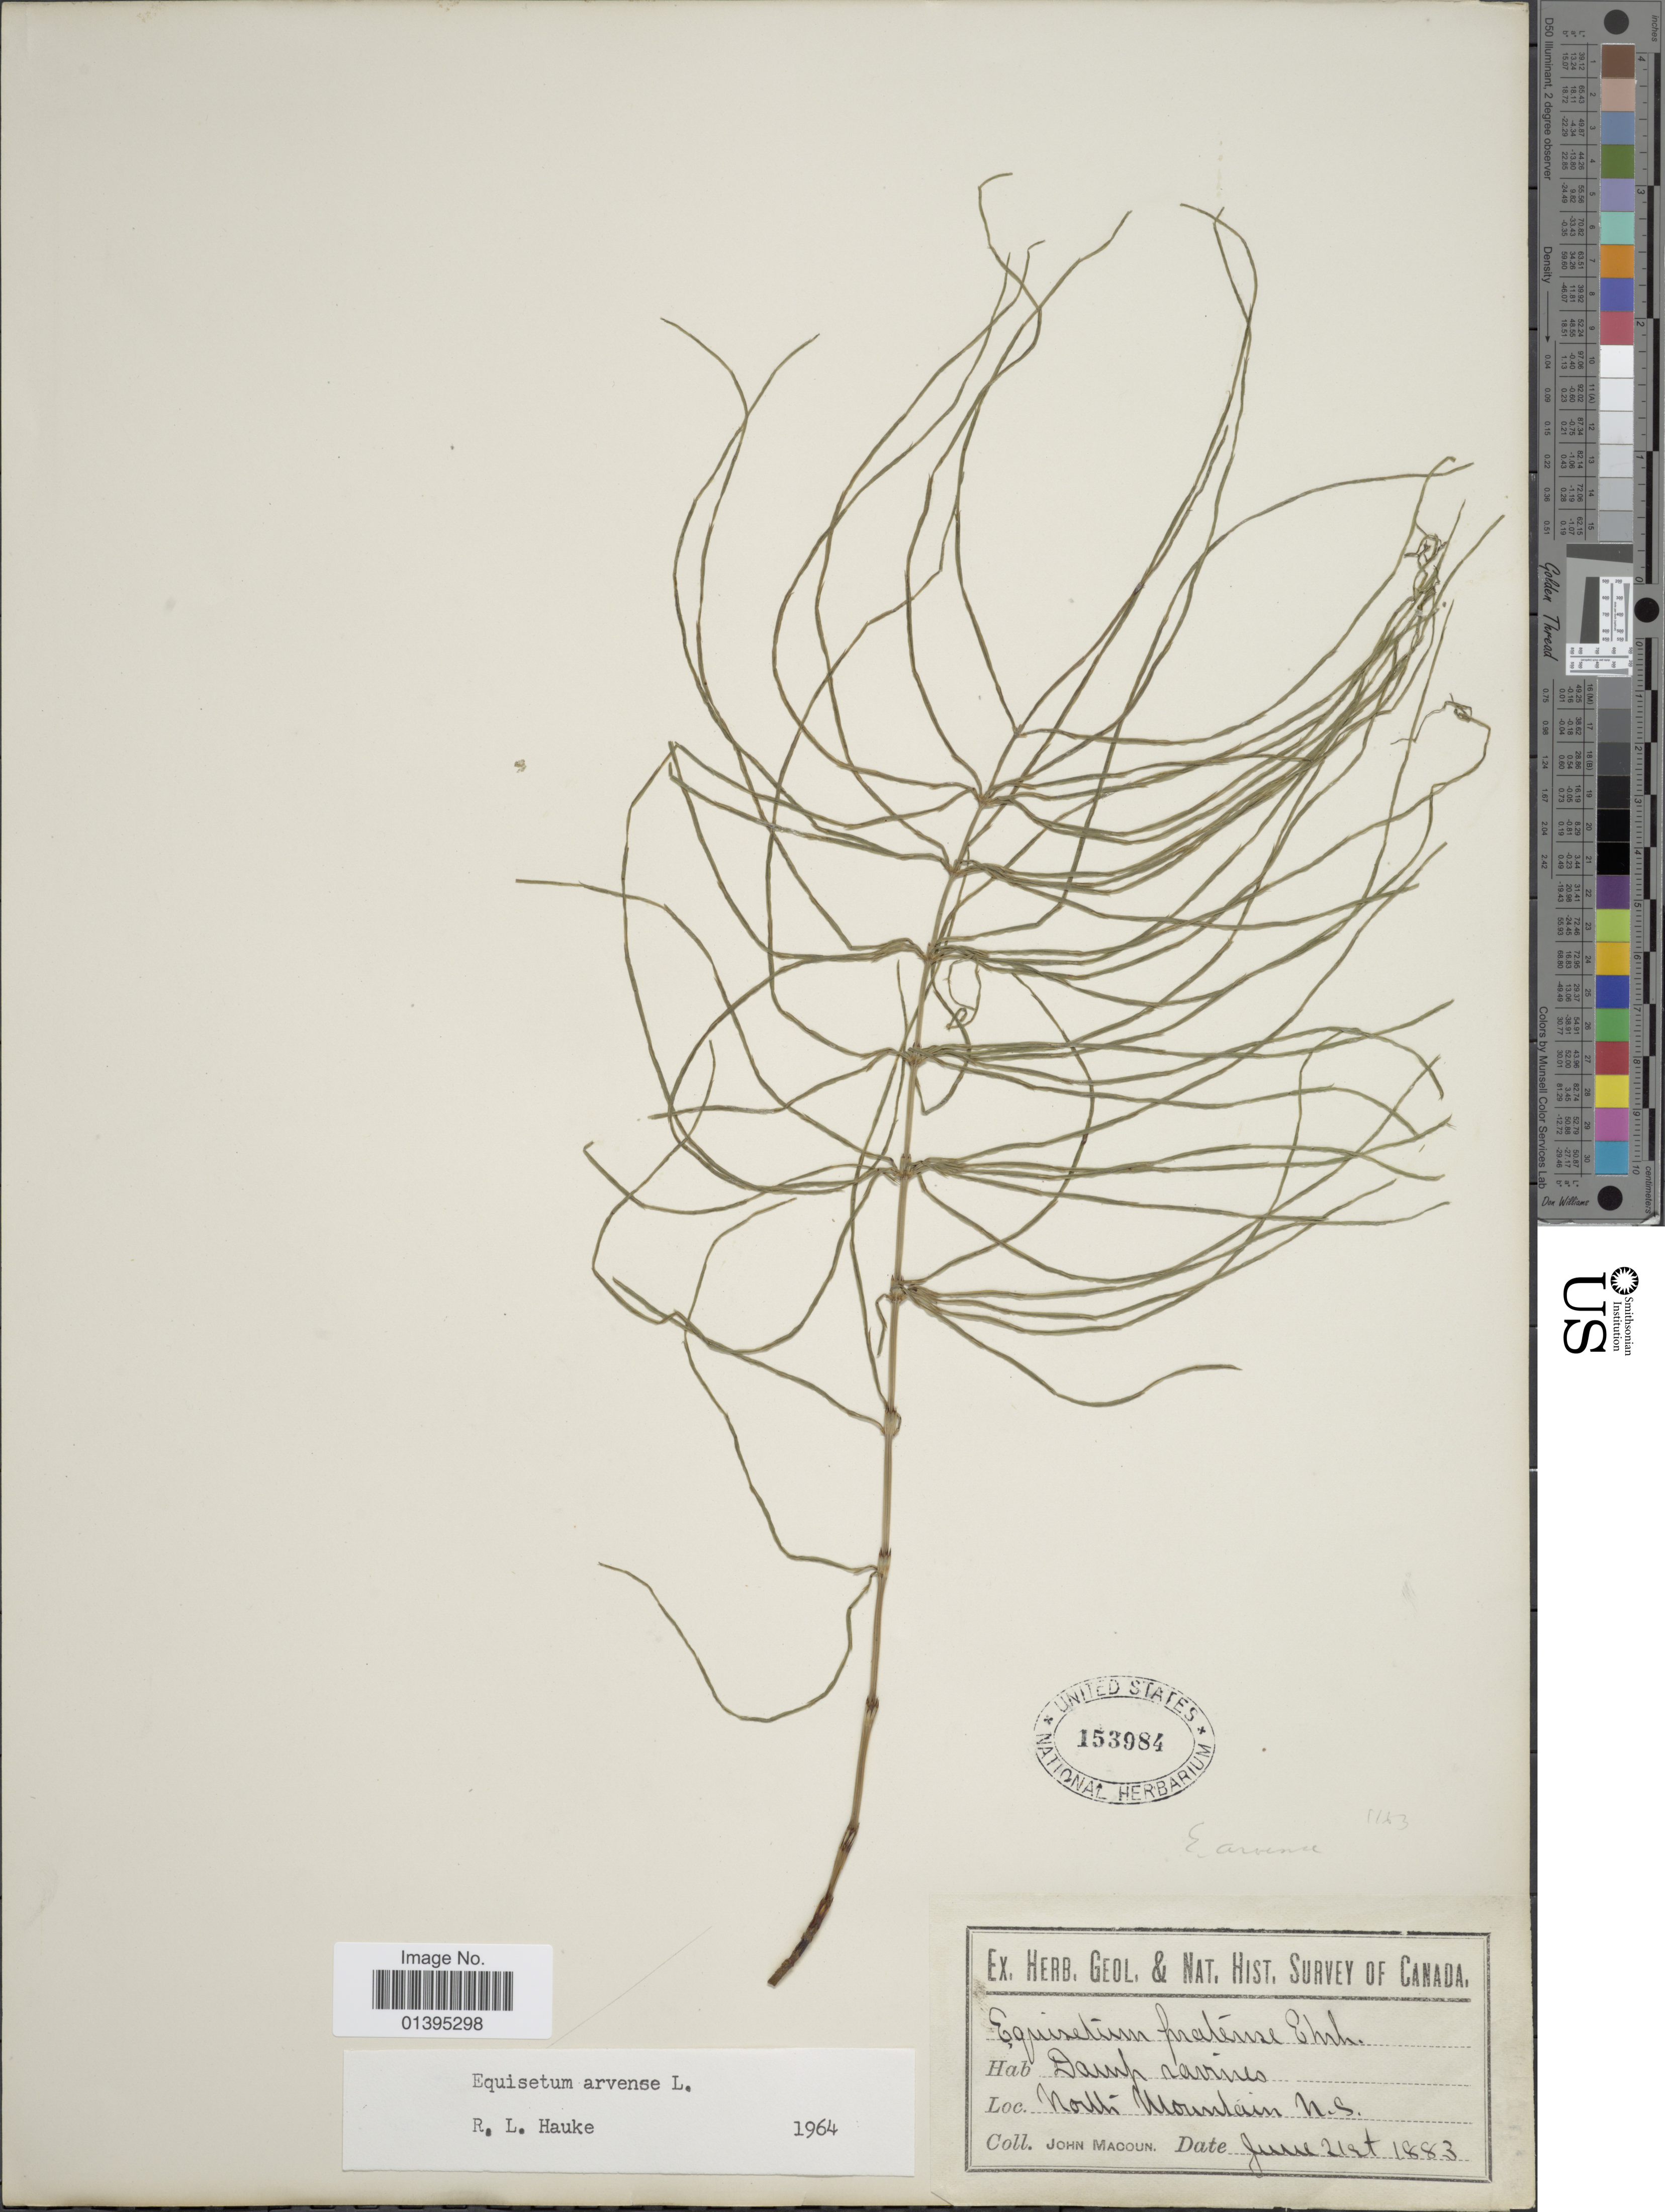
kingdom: Plantae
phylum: Tracheophyta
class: Polypodiopsida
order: Equisetales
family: Equisetaceae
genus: Equisetum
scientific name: Equisetum arvense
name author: L.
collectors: J. Macoun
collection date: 1883-06-21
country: Canada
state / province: Northwest Territories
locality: North Mountain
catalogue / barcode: US 153984